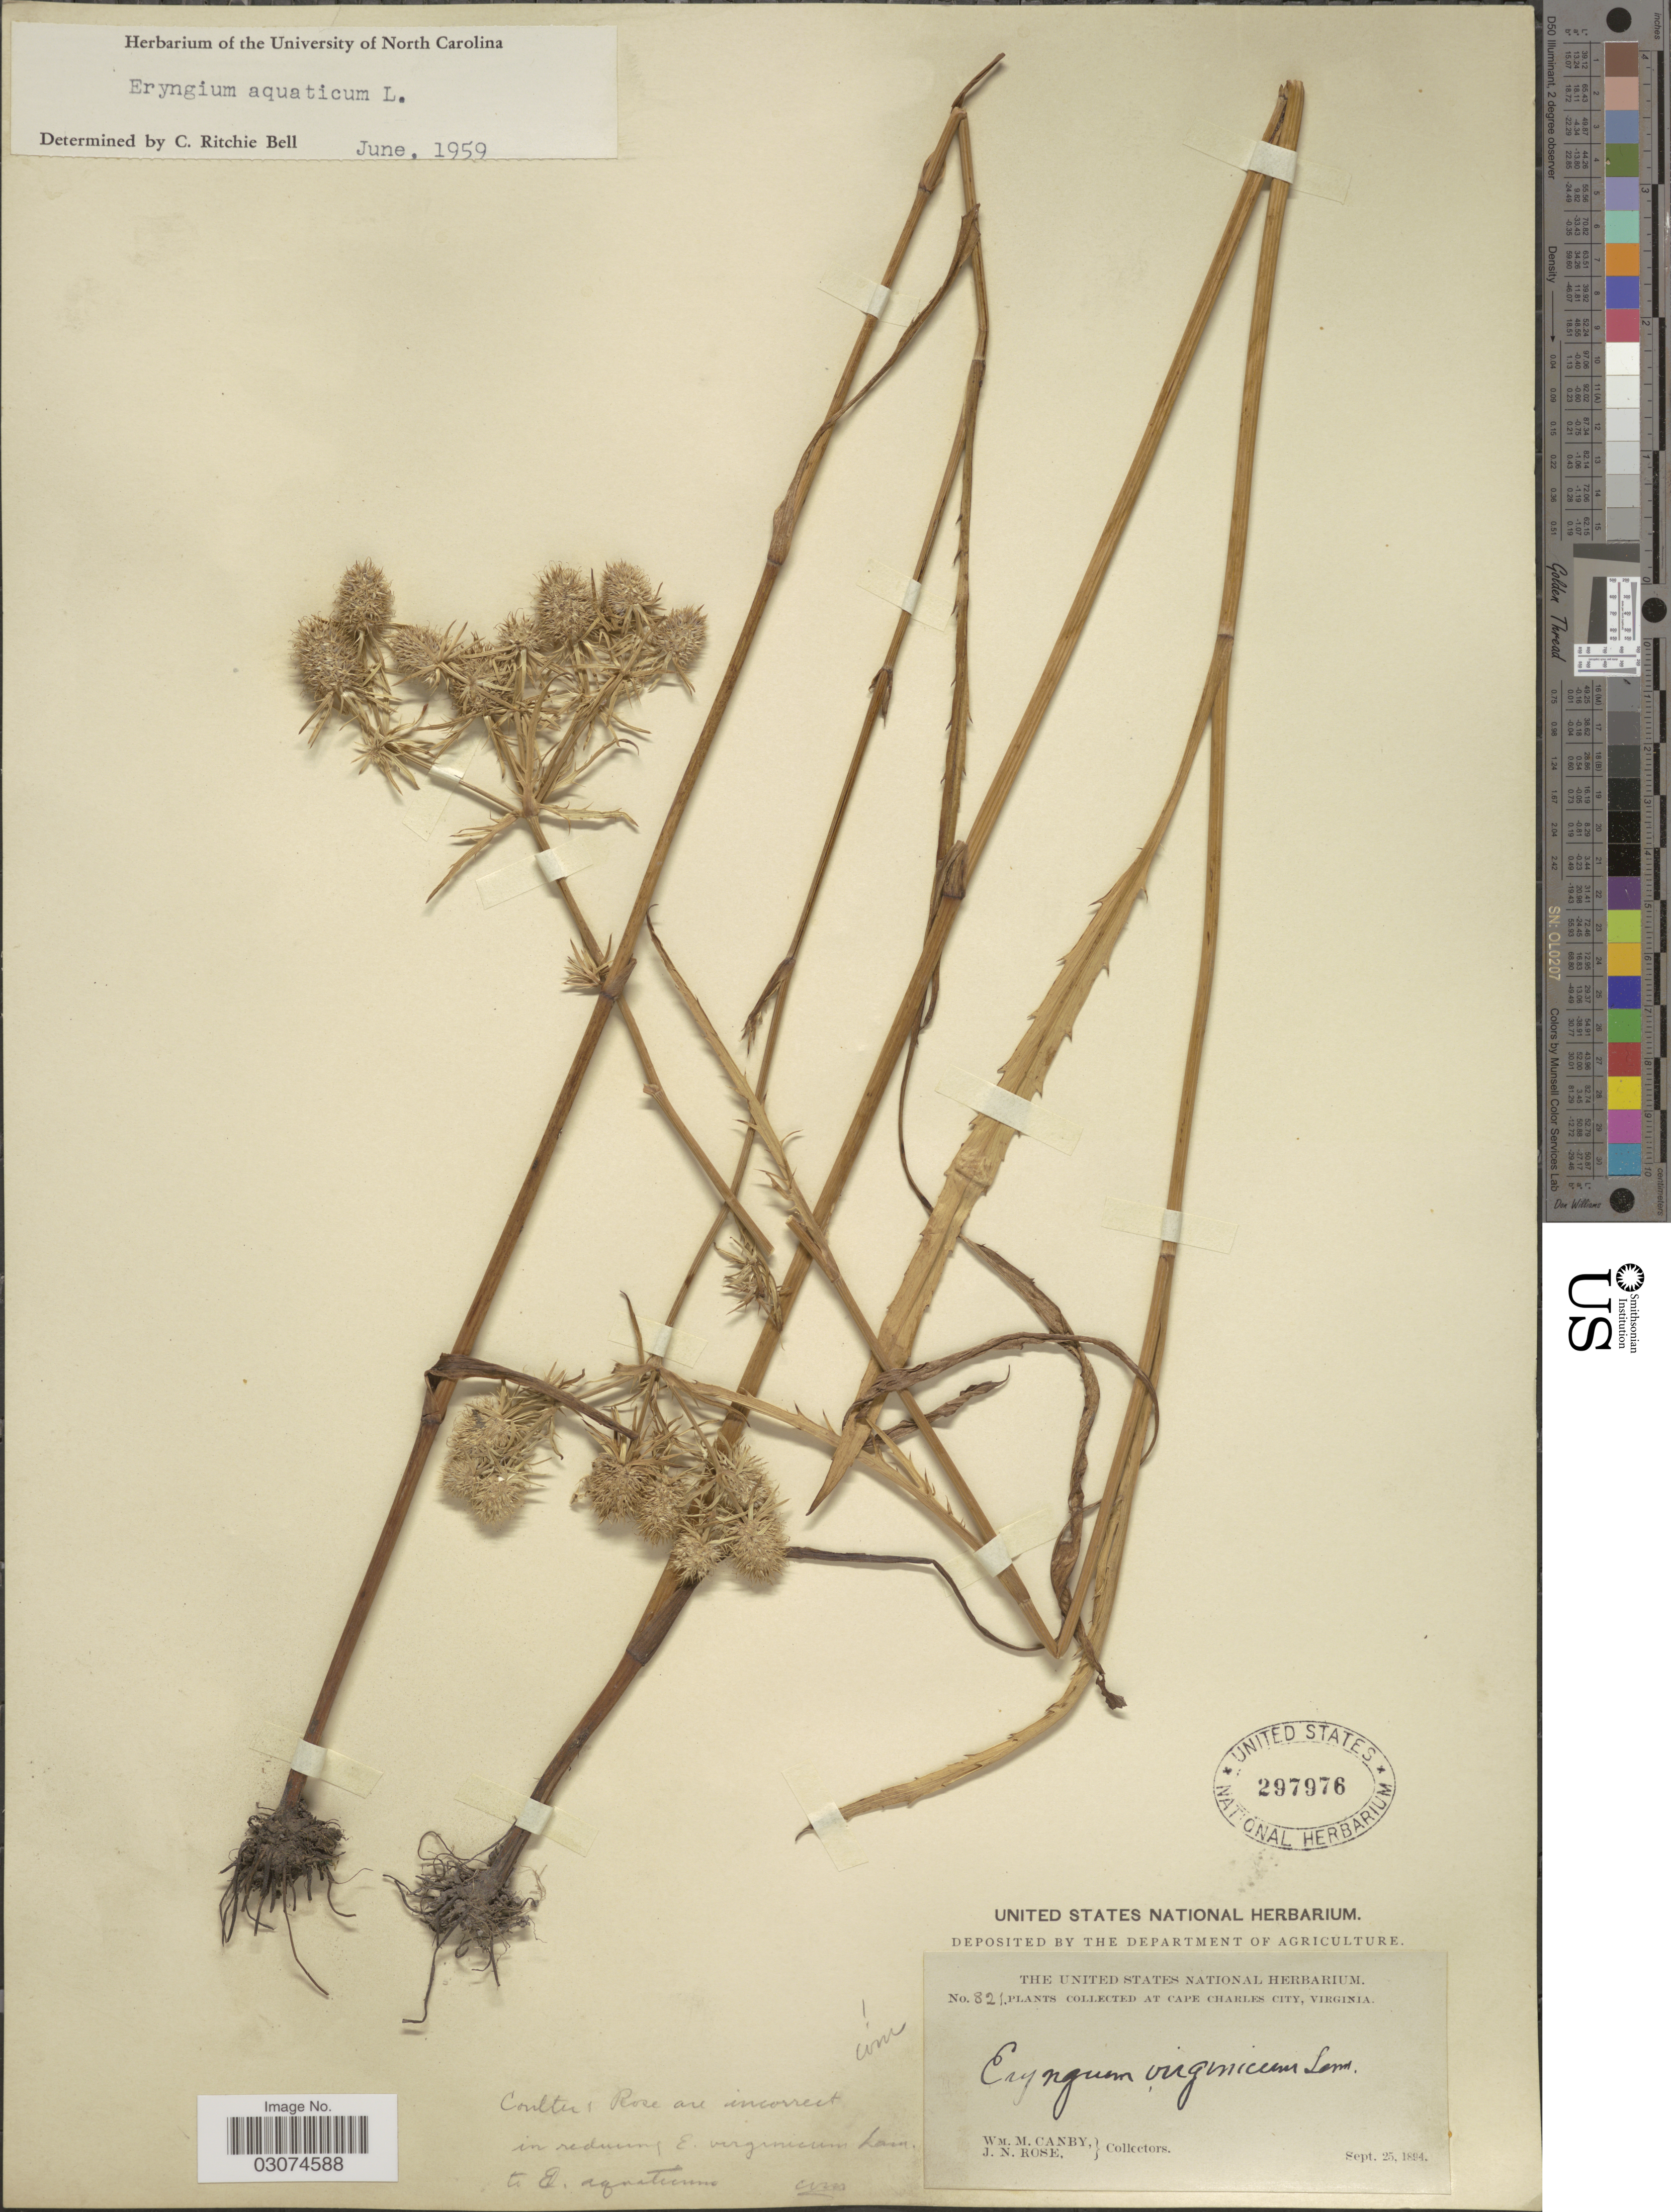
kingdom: Plantae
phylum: Tracheophyta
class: Magnoliopsida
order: Apiales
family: Apiaceae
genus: Eryngium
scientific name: Eryngium aquaticum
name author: L.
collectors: W. M. Canby & J. N. Rose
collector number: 821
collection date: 1894-09-25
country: United States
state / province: Virginia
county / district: Accomack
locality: Cape Charles City.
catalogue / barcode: US 297976